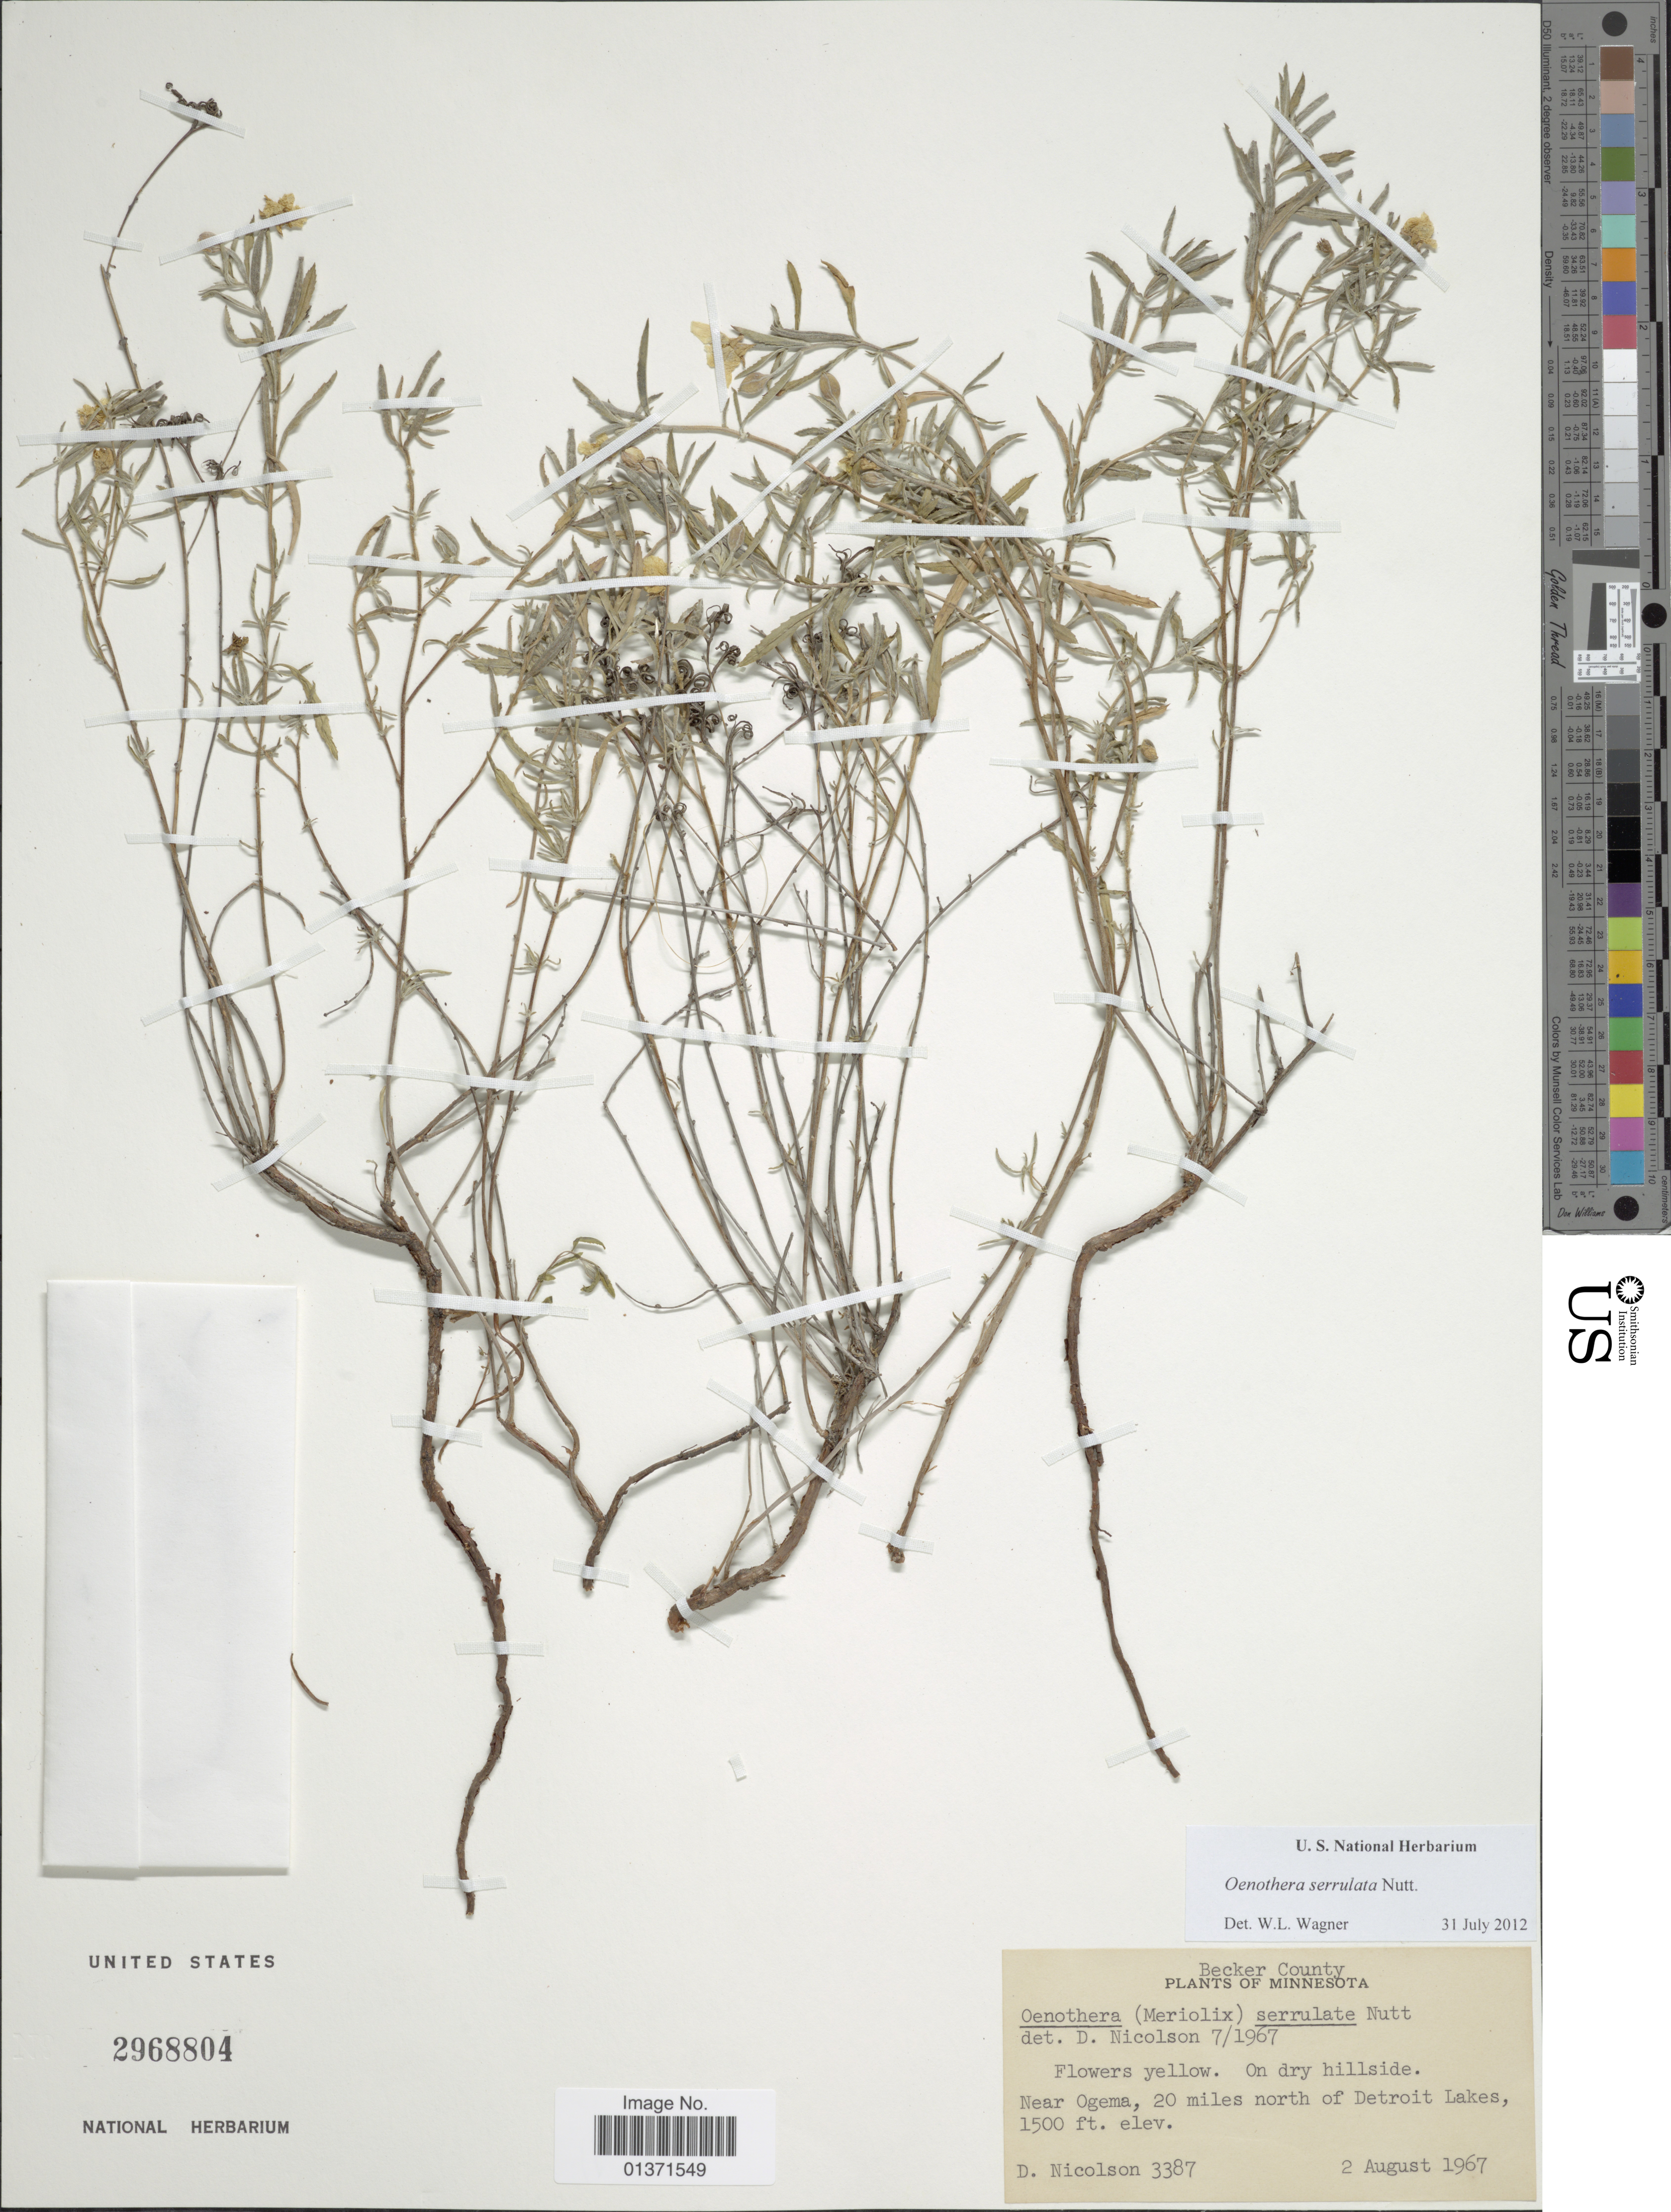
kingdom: Plantae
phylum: Tracheophyta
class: Magnoliopsida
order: Myrtales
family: Onagraceae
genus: Oenothera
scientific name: Oenothera serrulata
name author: Nutt.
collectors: D. H. Nicolson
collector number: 3387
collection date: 1967-08-02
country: United States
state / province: Minnesota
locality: Becker County, Near Ogema, 20 miles north of Detroit Lakes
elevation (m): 457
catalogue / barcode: US 2968804